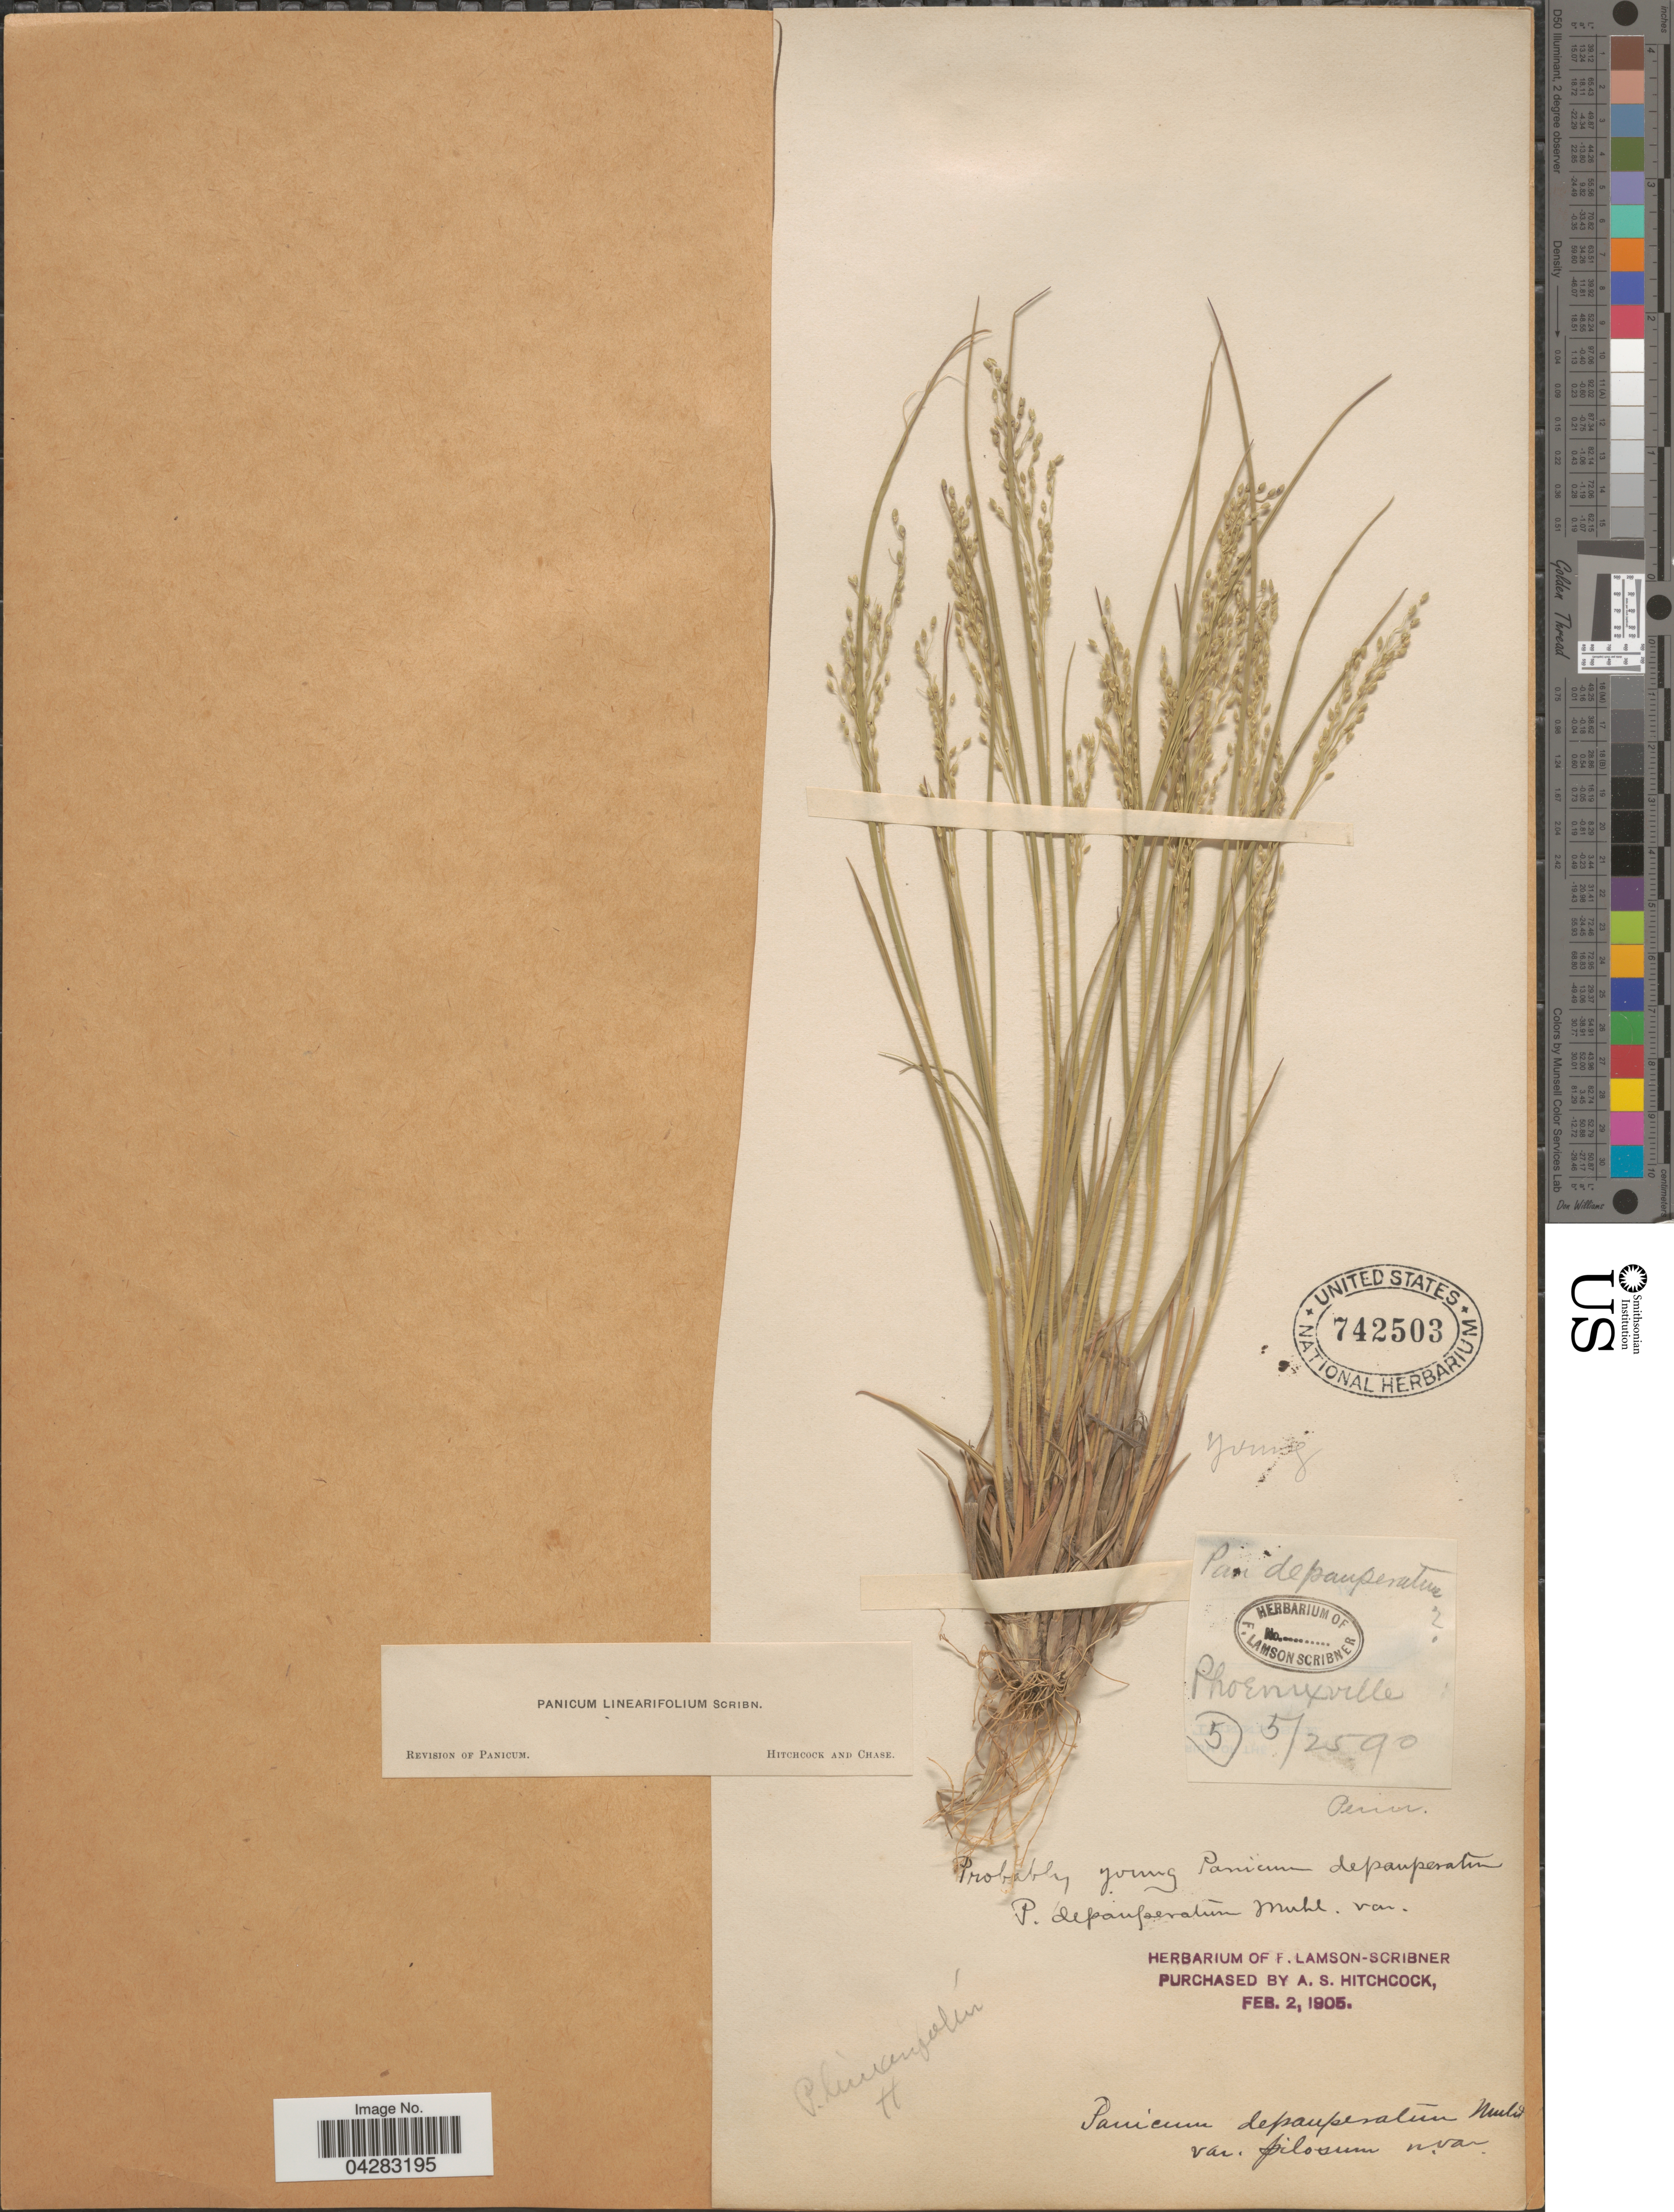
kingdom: Plantae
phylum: Tracheophyta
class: Liliopsida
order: Poales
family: Poaceae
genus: Dichanthelium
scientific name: Dichanthelium linearifolium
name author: (Scribn.) Gould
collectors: ex herb. F. Lamson Scribner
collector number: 5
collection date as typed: Transcribed d/m/y: 25/5/90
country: United States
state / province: Pennsylvania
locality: Phoenixville.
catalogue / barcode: US 742503